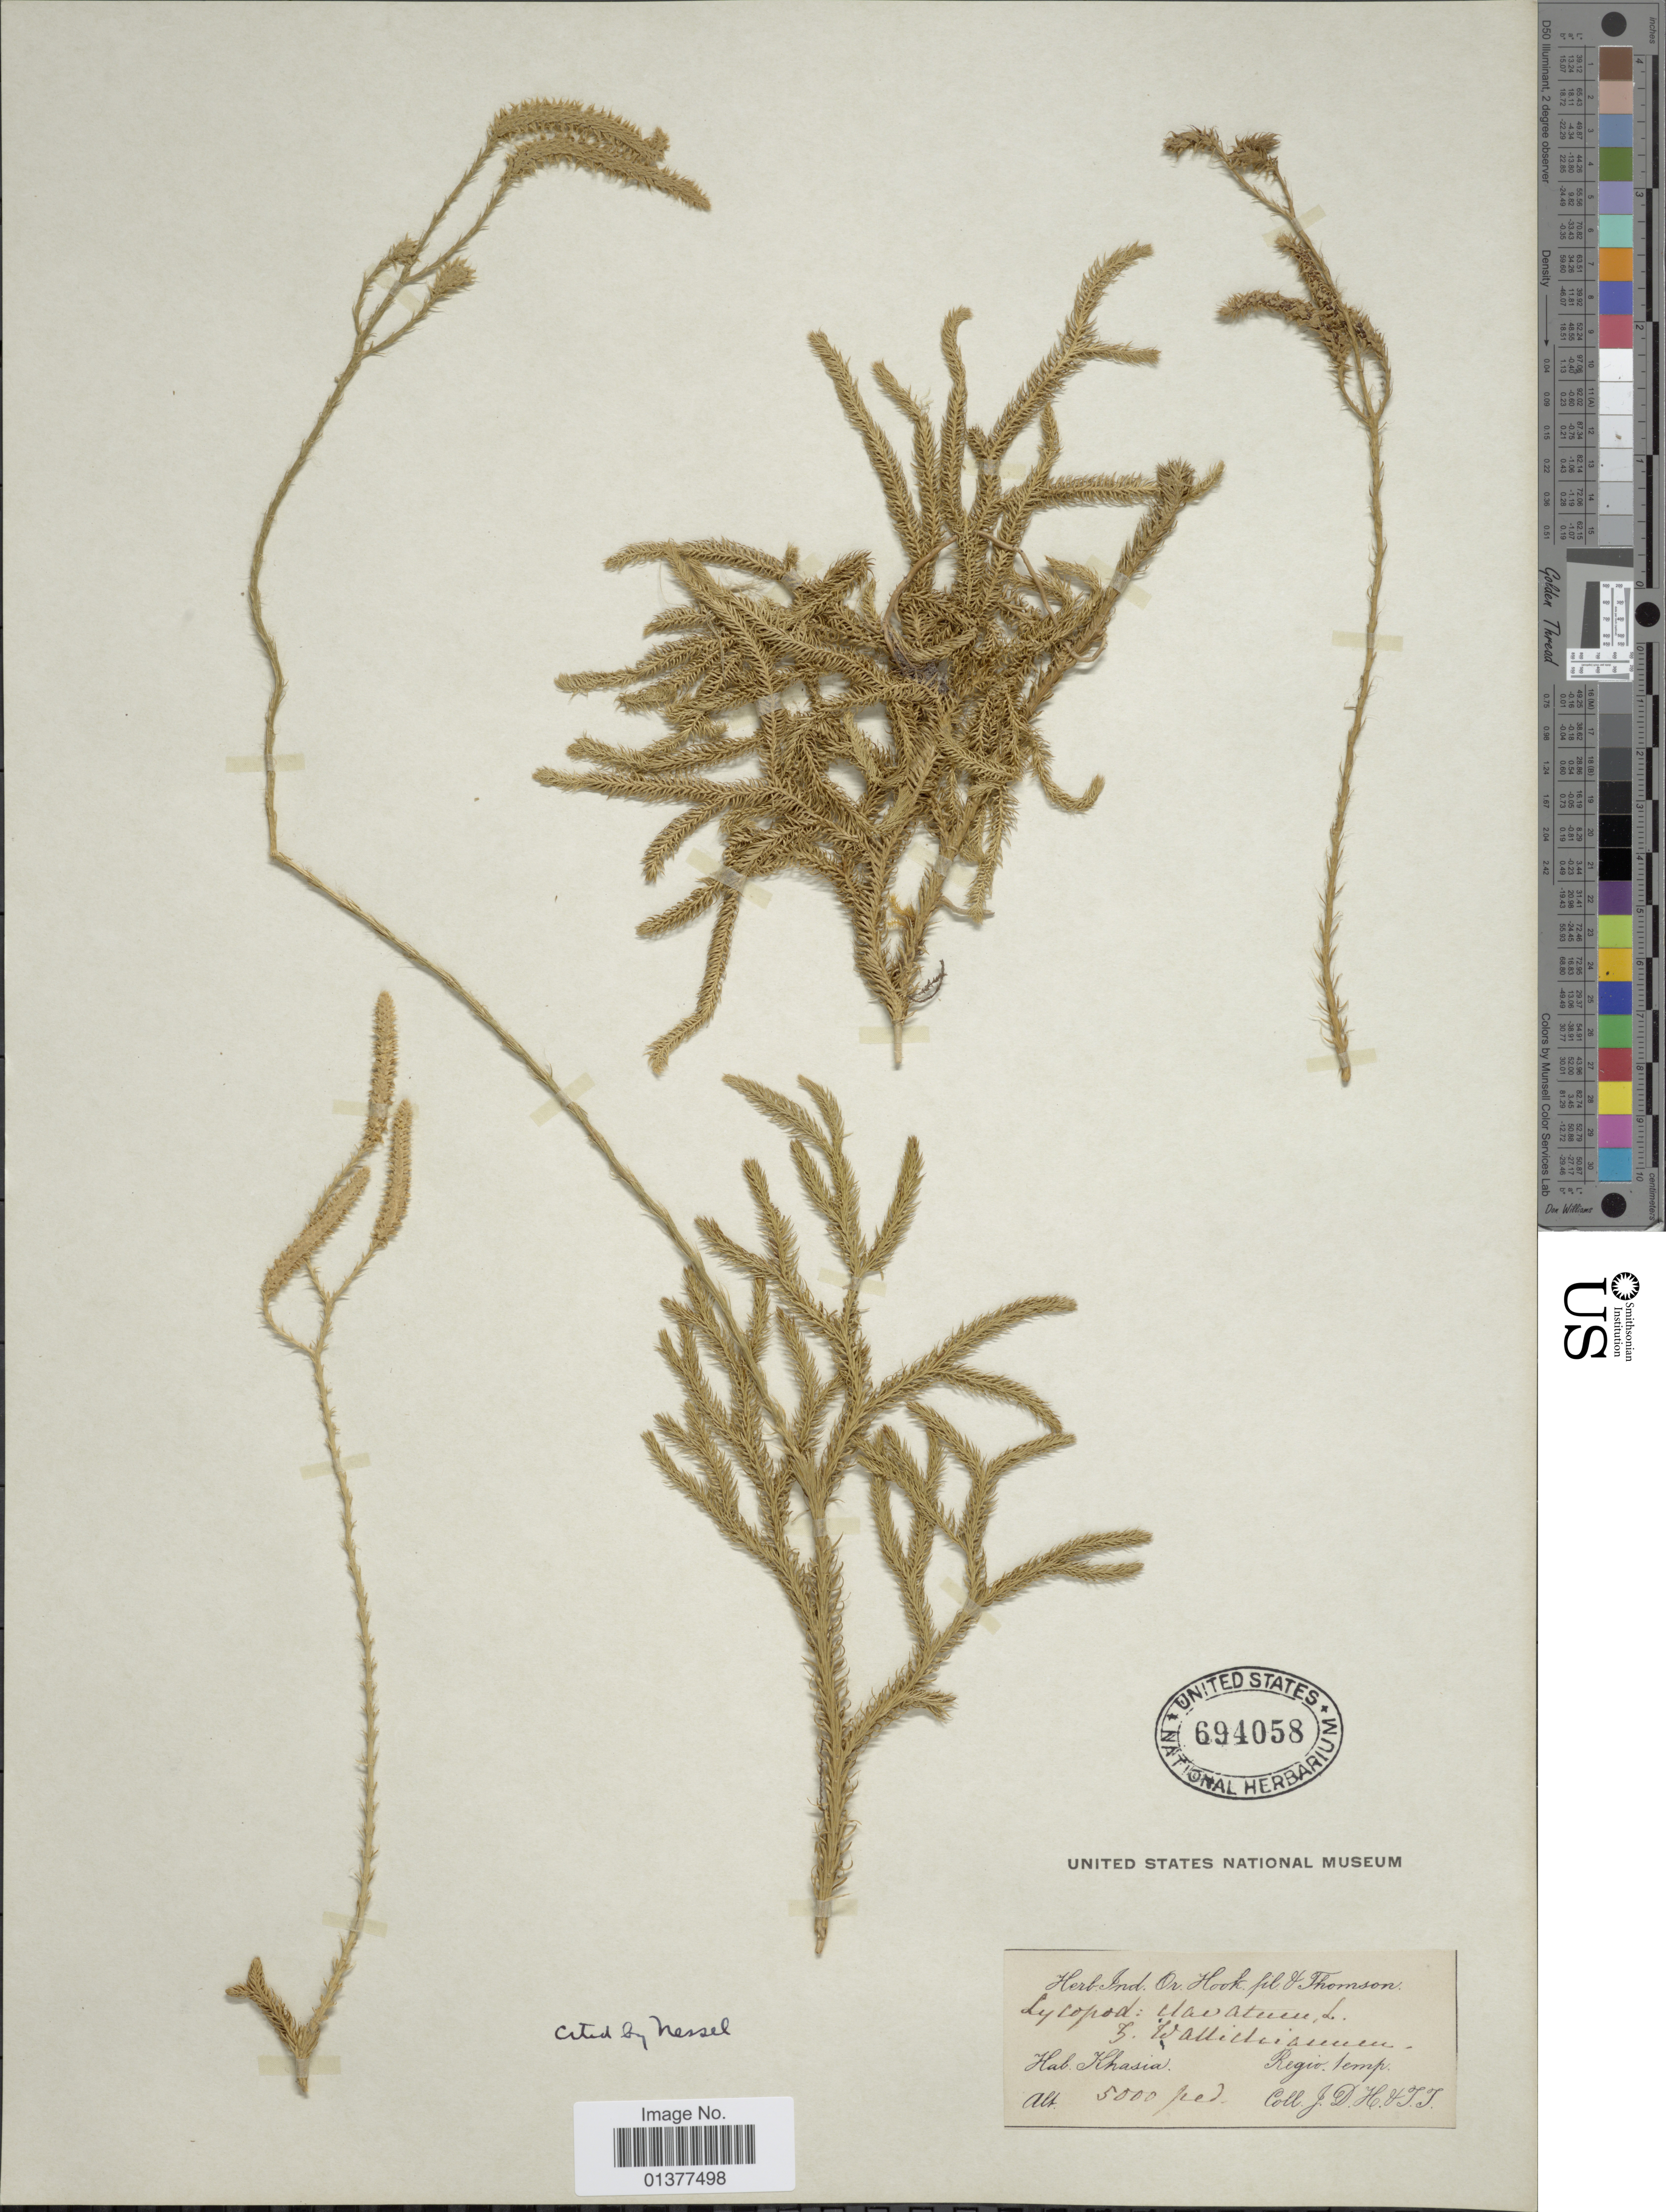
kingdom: Plantae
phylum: Tracheophyta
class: Lycopodiopsida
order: Lycopodiales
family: Lycopodiaceae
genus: Lycopodium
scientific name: Lycopodium clavatum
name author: L.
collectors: J. H. & T. T.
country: India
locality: Khasia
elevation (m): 1524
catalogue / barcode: US 694058